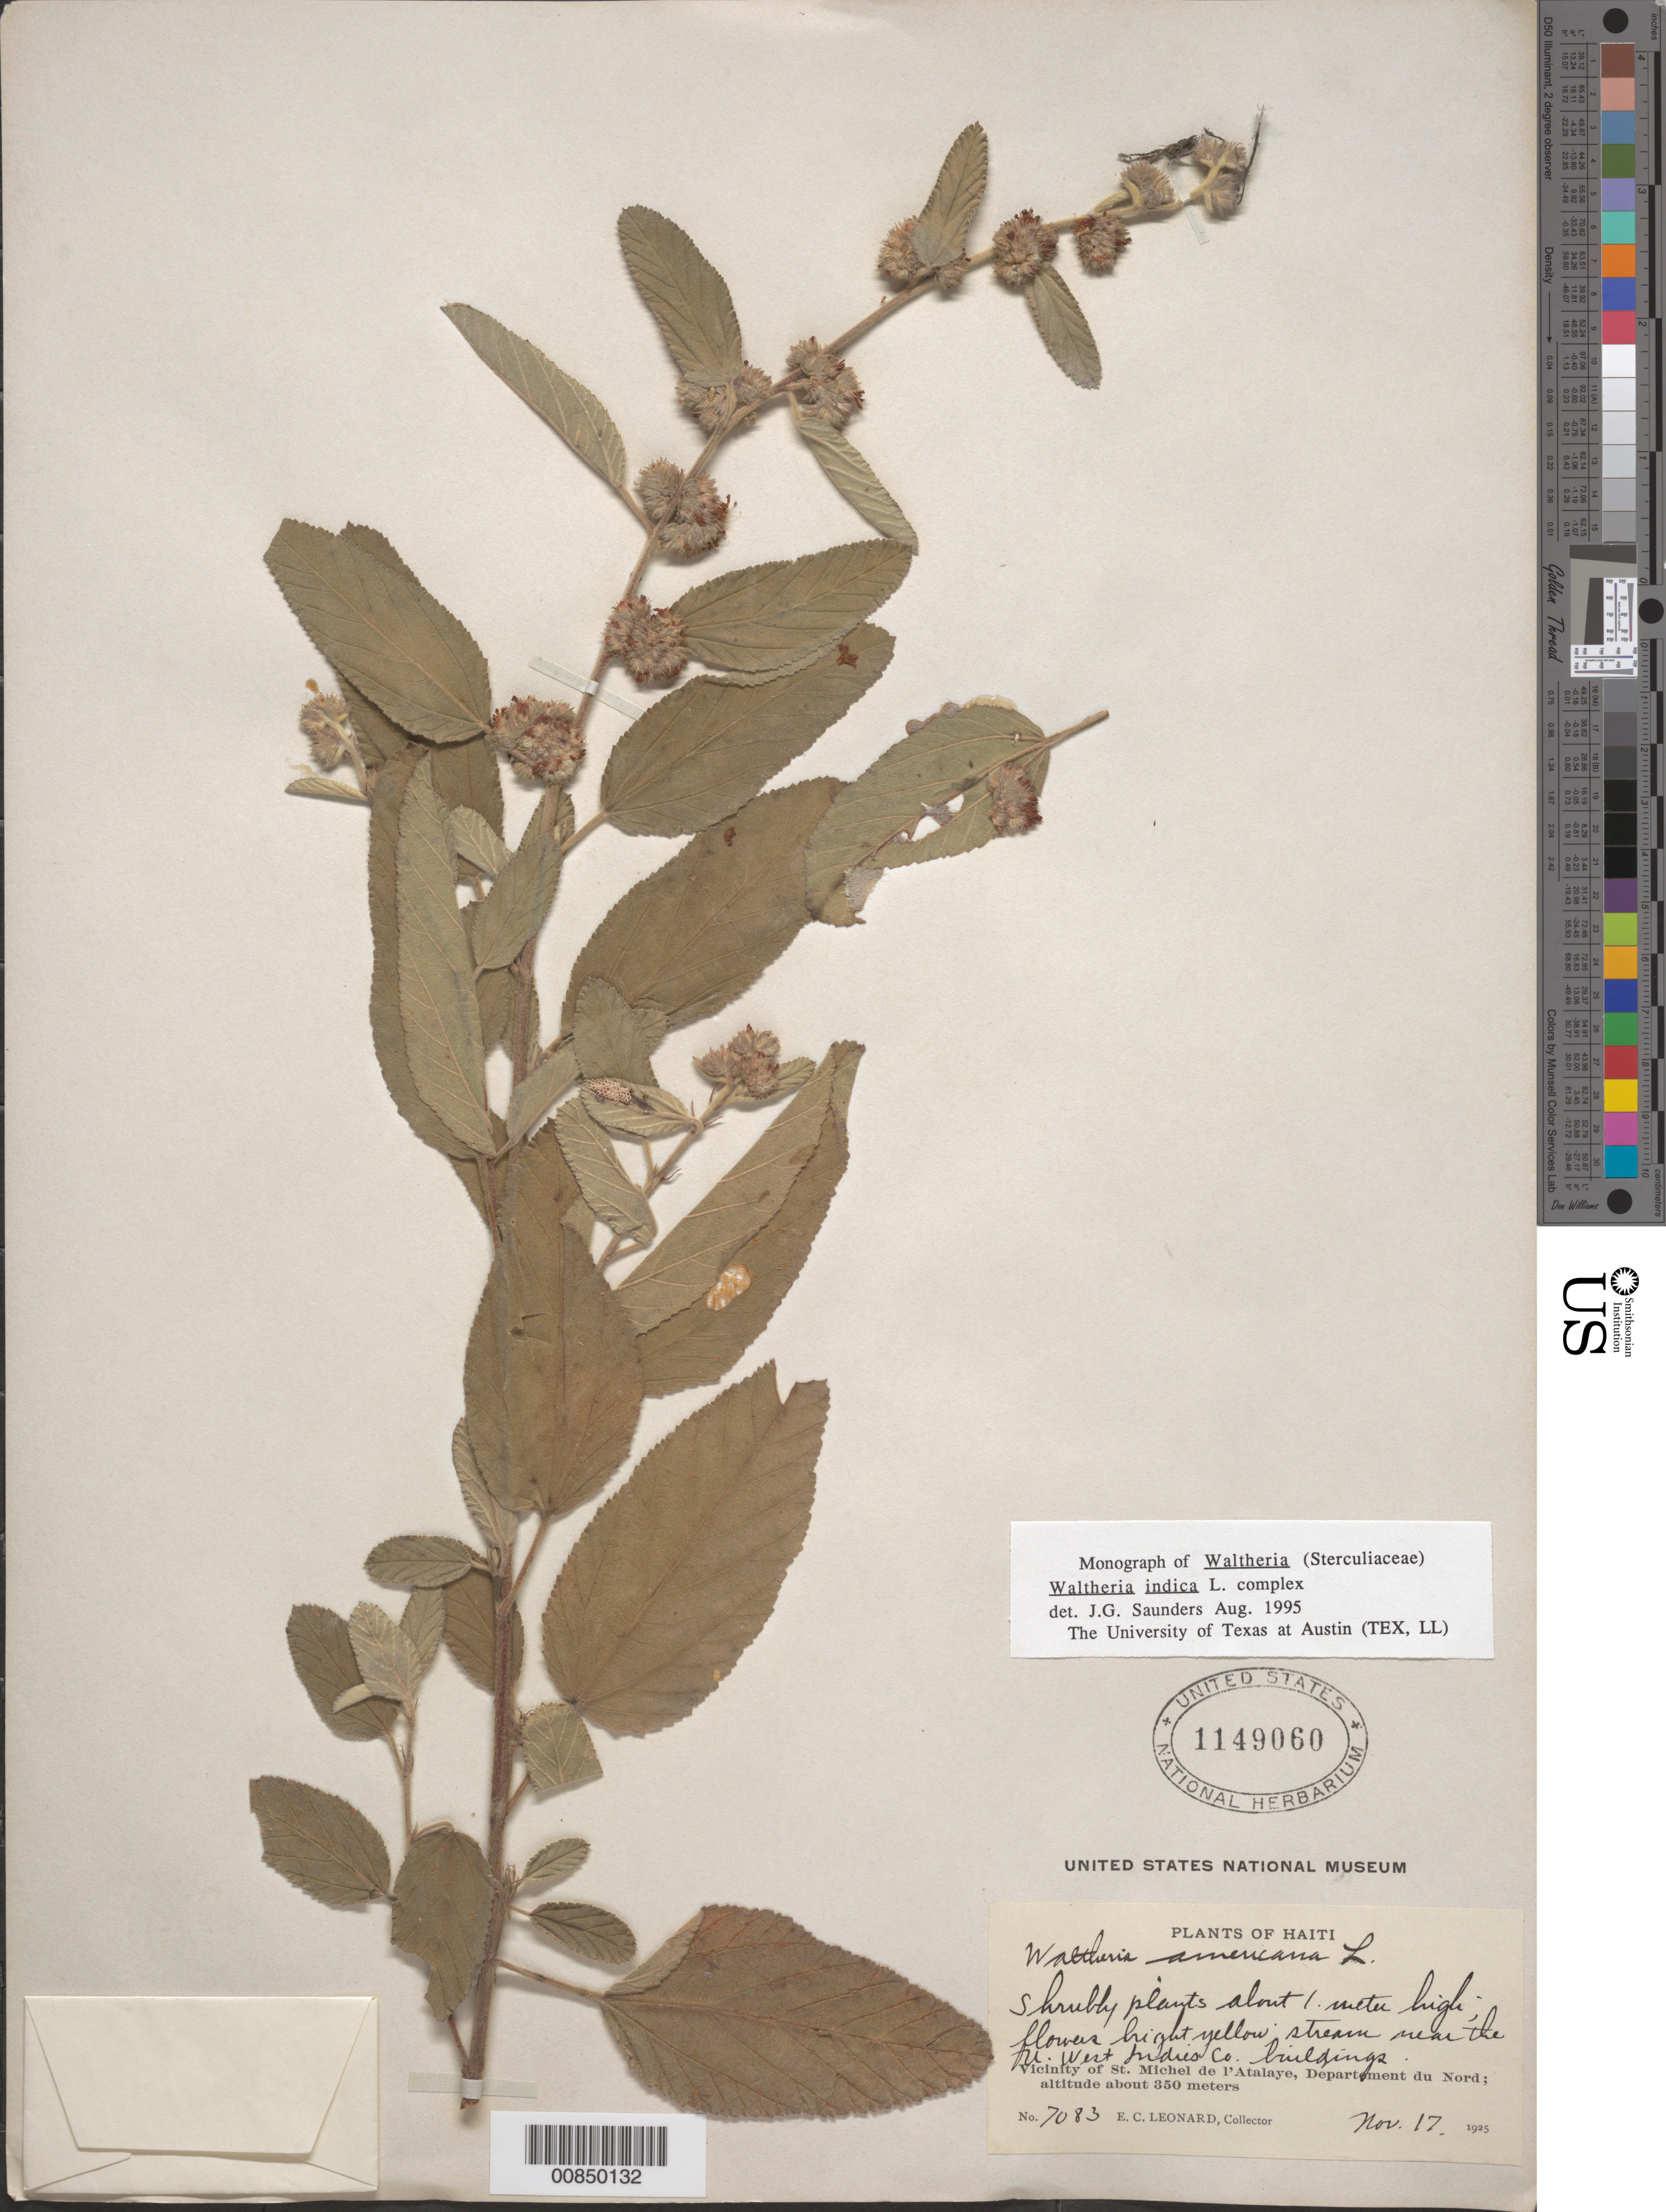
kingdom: Plantae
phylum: Tracheophyta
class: Magnoliopsida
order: Malvales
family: Malvaceae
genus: Waltheria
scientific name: Waltheria indica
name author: L.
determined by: Saunders, J. G.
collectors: E. C. Leonard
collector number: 7083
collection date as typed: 17 Nov 1925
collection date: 1925-11-17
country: Haiti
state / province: Artibonite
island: Hispaniola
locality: Vicinity of St. Michel de l'Atalaye, UWIC buildings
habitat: Stream buildings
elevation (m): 350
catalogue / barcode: US 1149060